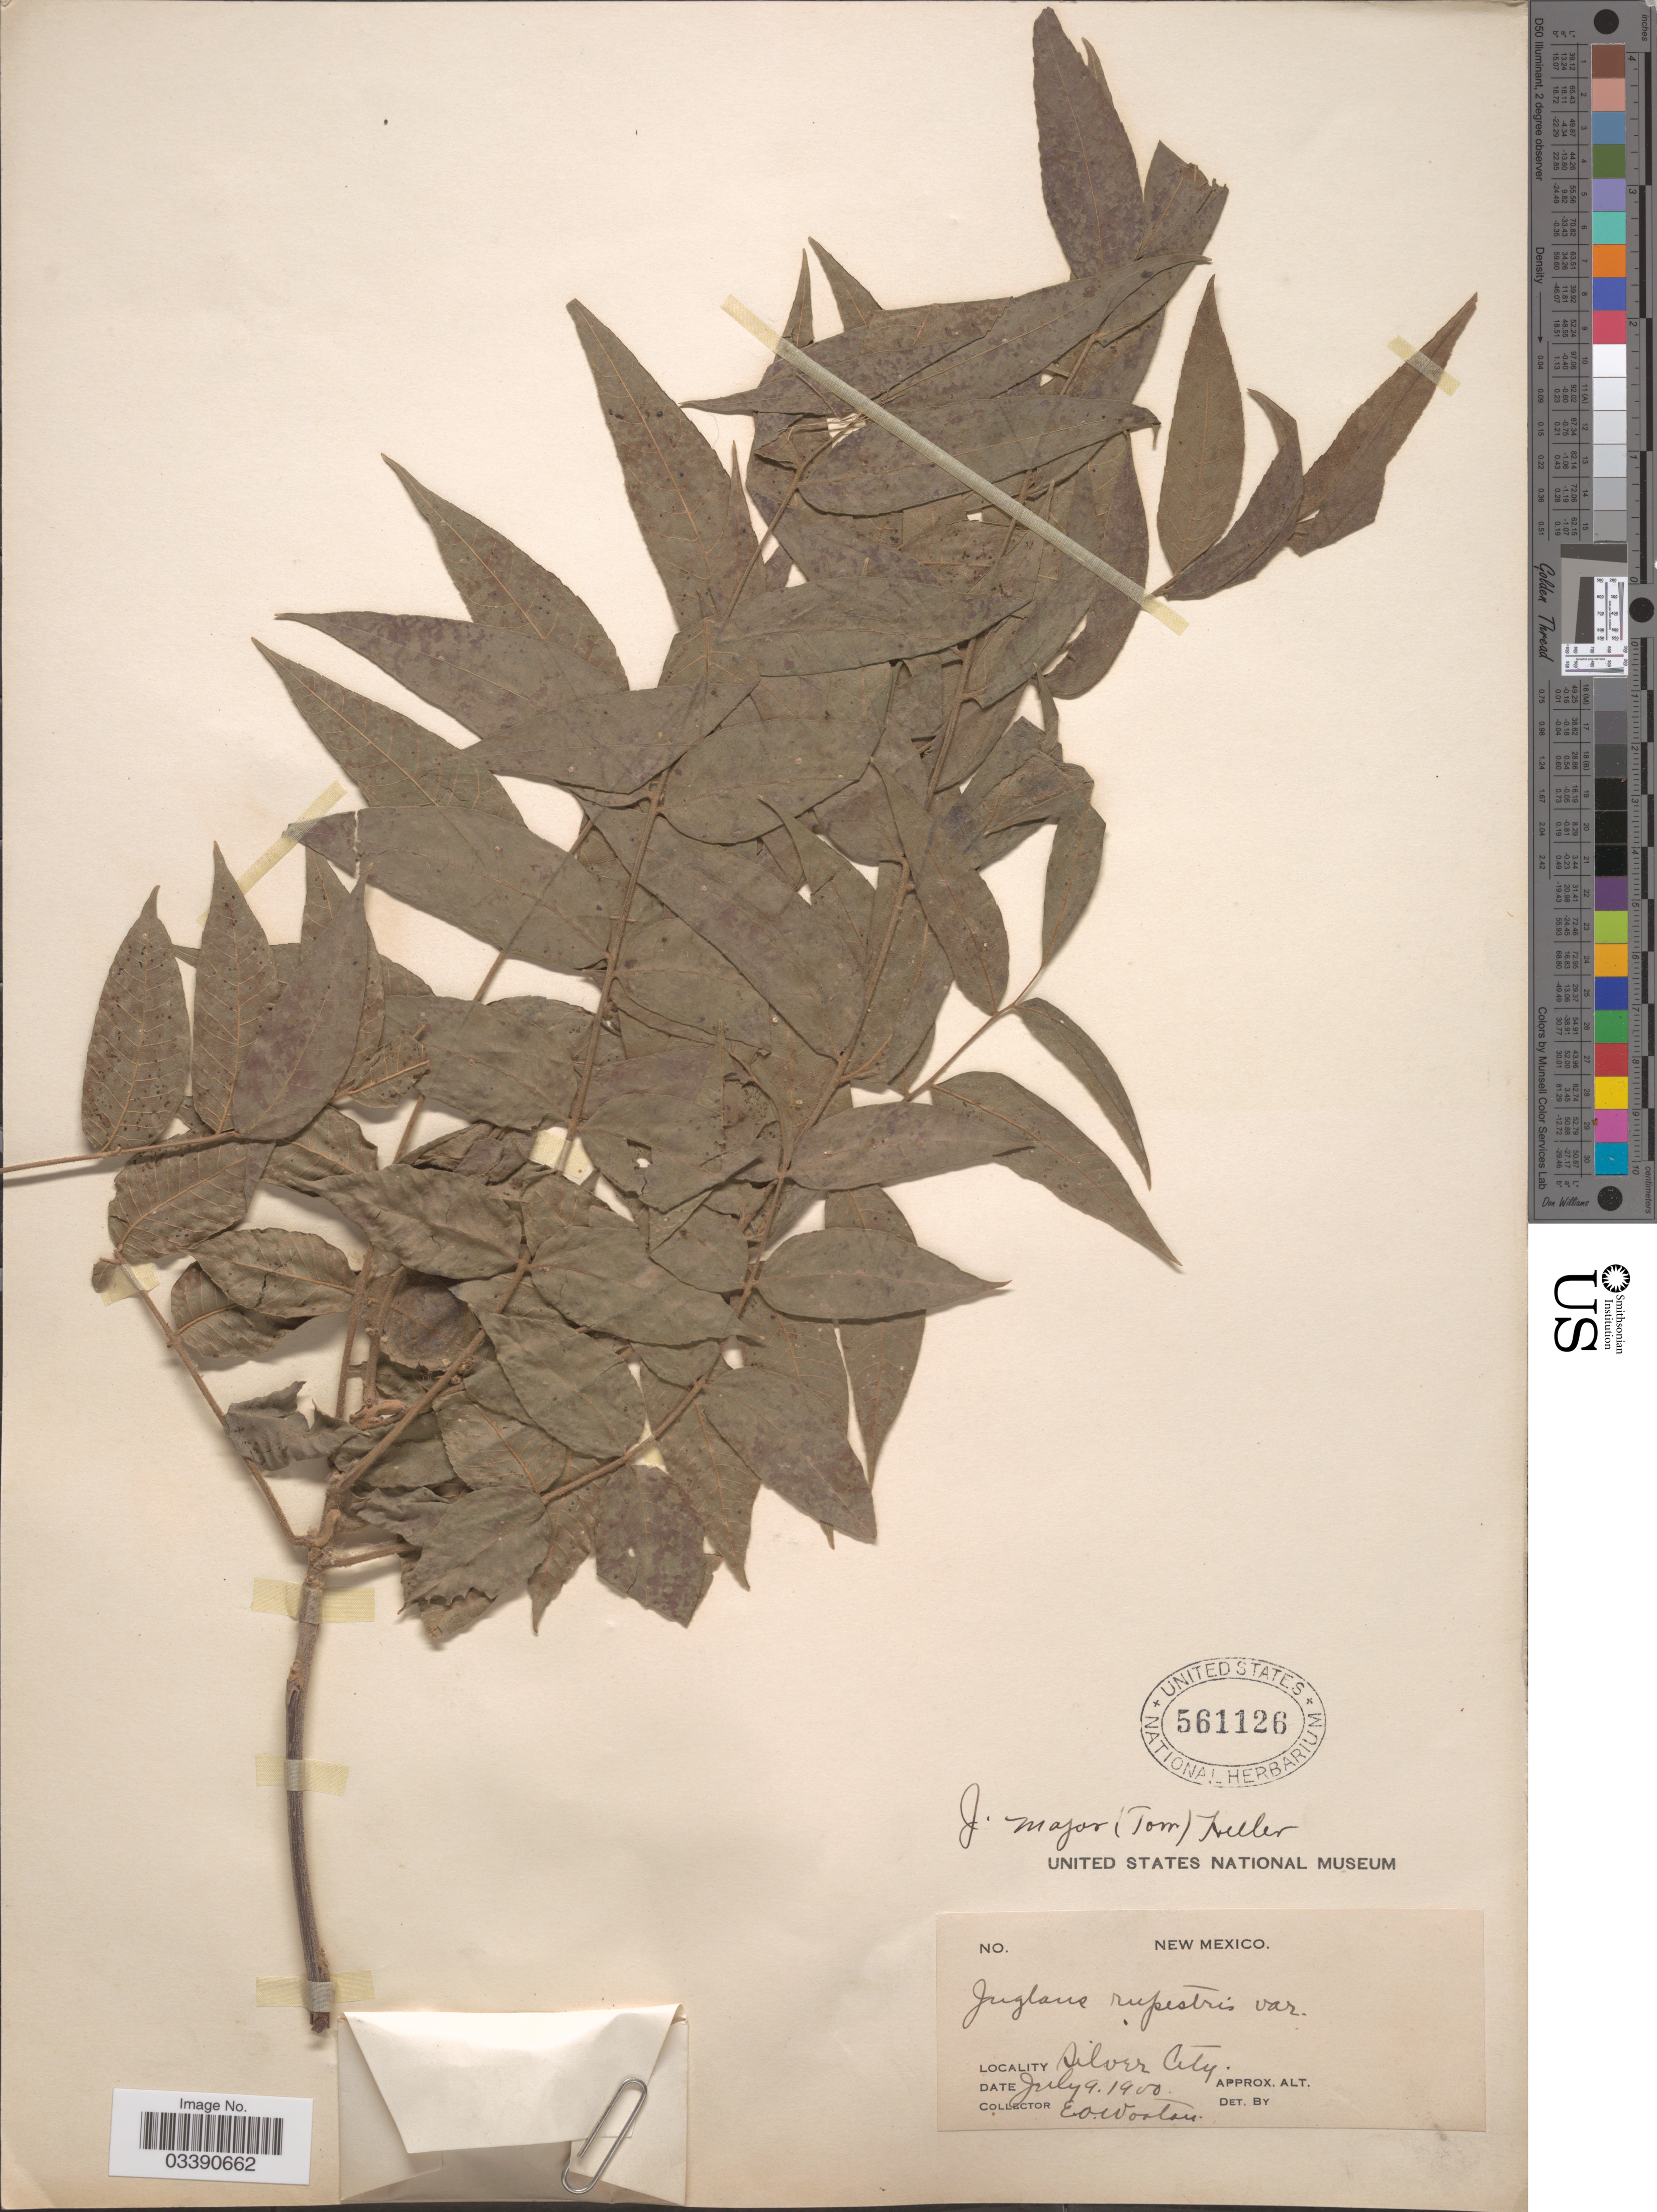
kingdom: Plantae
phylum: Tracheophyta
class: Magnoliopsida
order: Fagales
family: Juglandaceae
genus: Juglans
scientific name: Juglans major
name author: (Torr.) A. Heller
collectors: E. O. Wooton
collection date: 1900-07-09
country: United States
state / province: New Mexico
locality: Silver City.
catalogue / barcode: US 561126